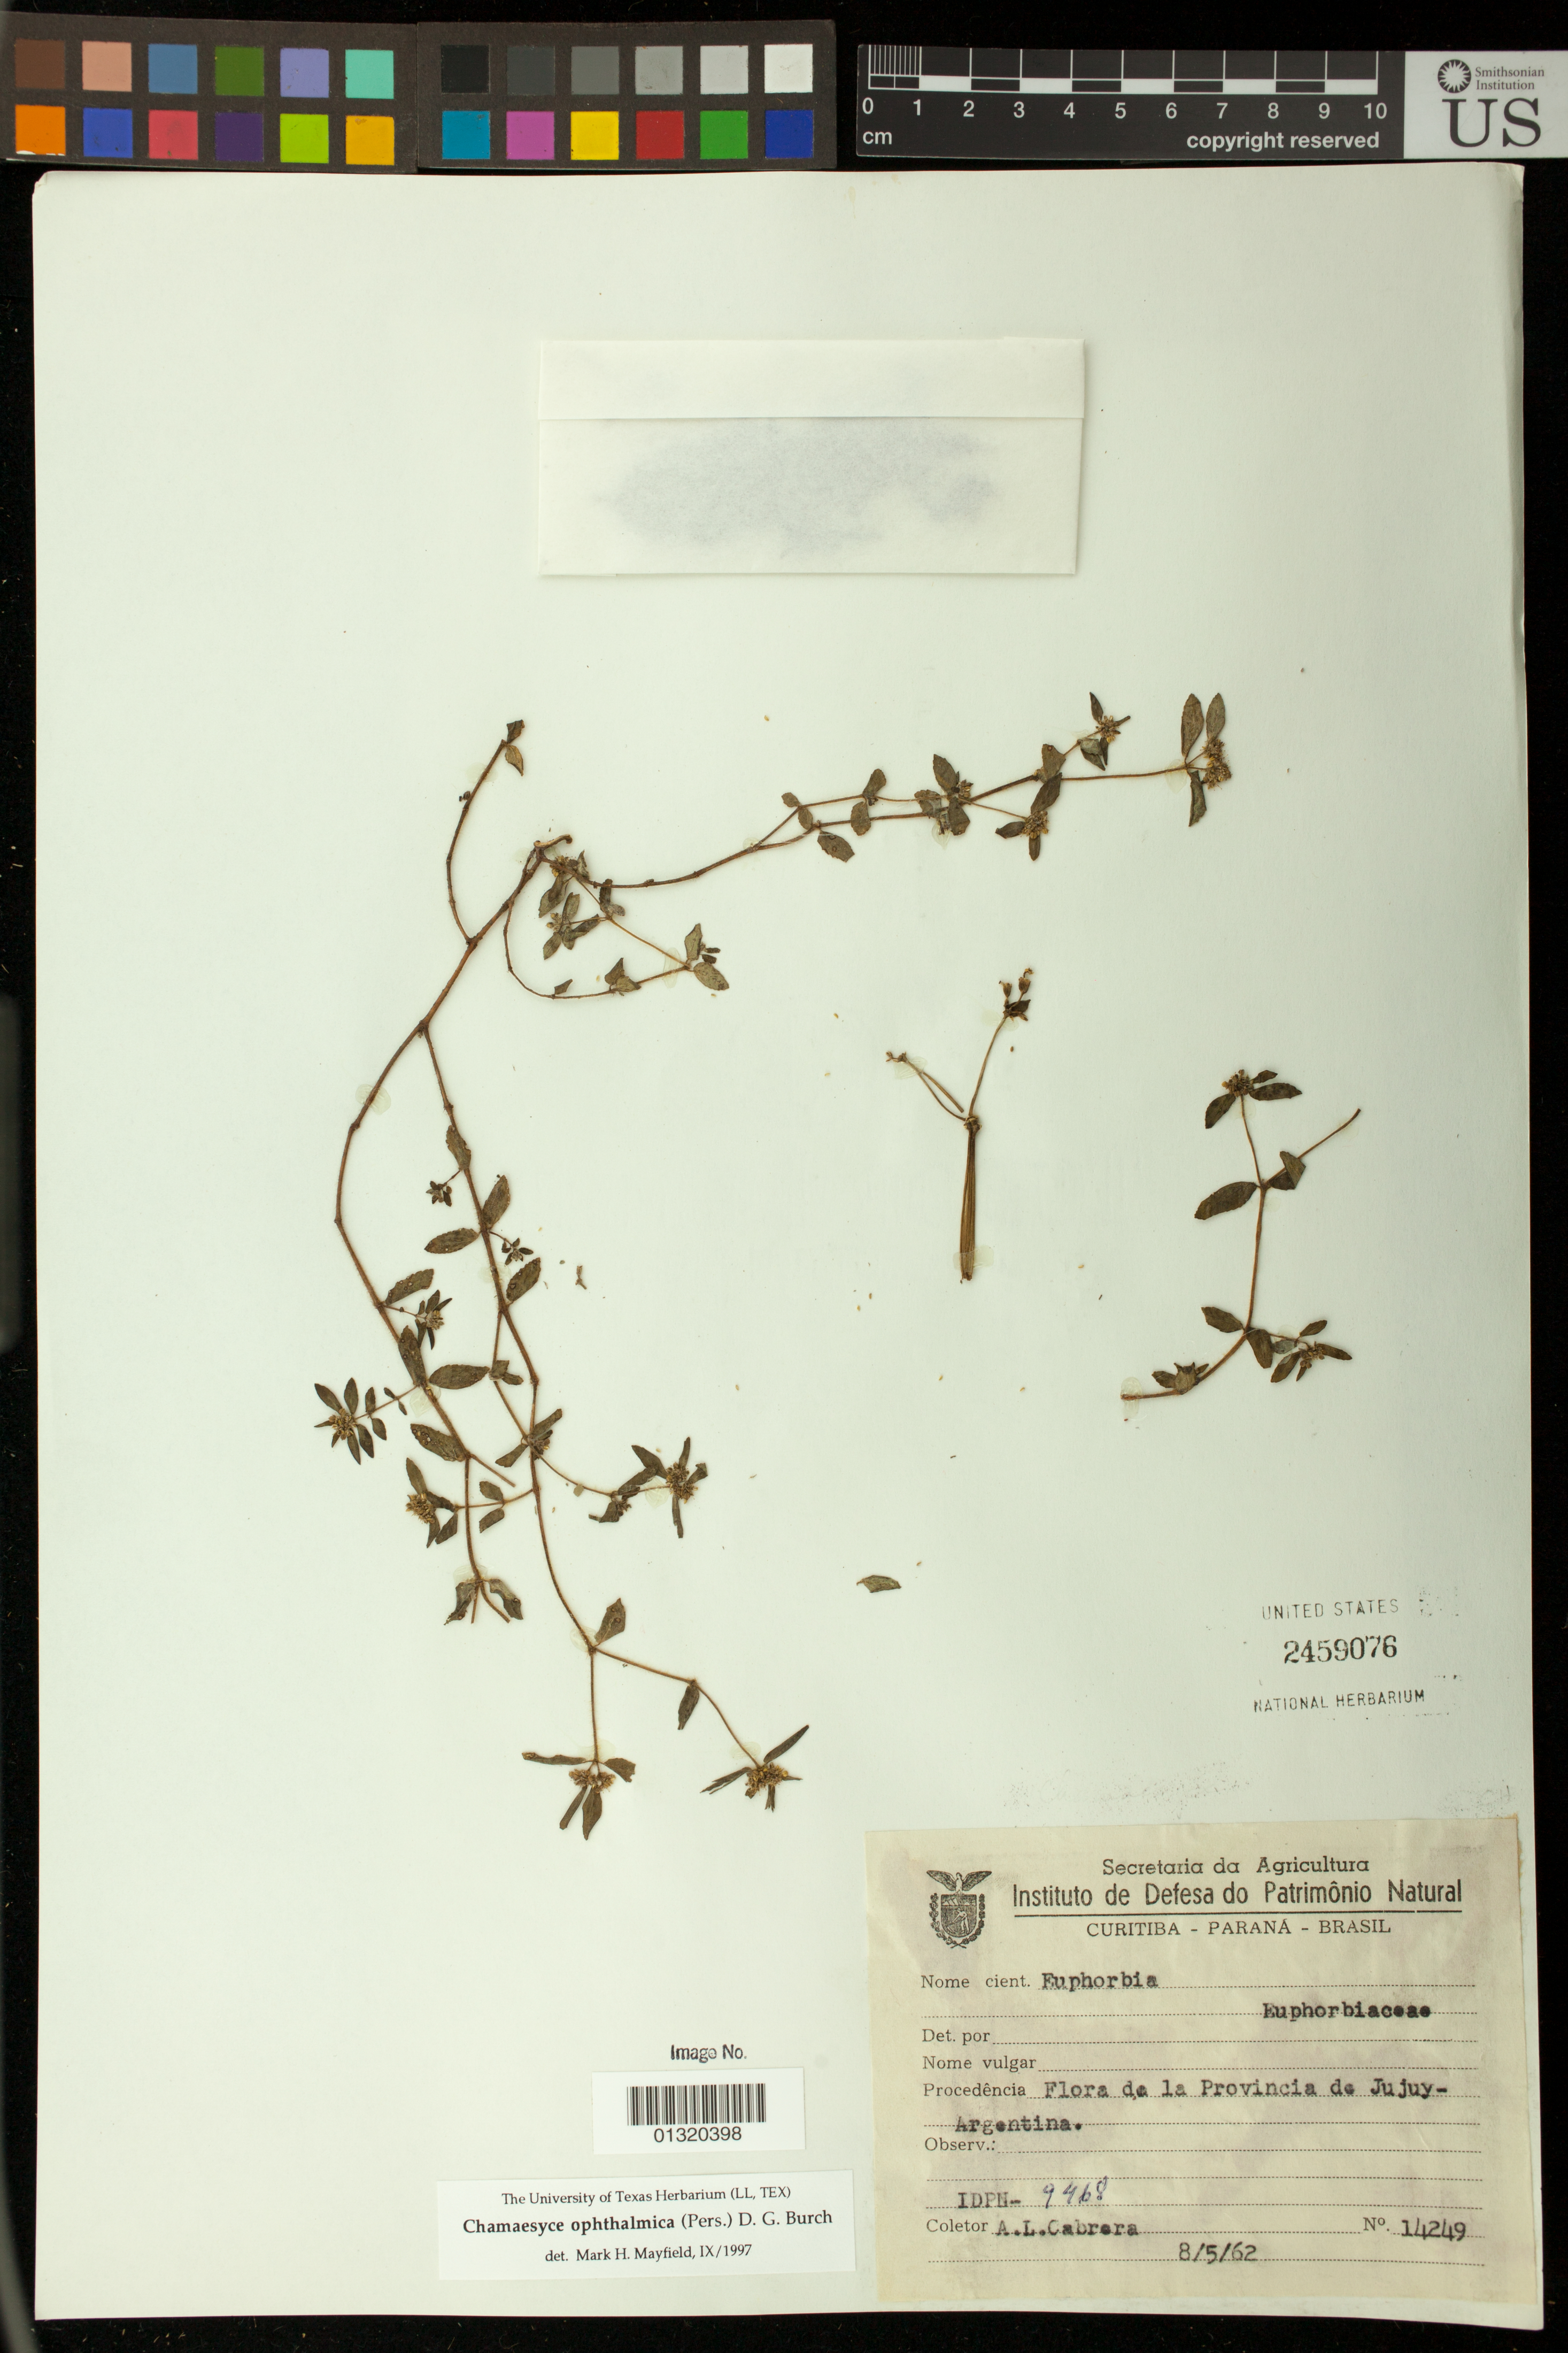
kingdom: Plantae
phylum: Tracheophyta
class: Magnoliopsida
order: Malpighiales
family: Euphorbiaceae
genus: Euphorbia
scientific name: Euphorbia ophthalmica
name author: Pers.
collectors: A. L. Cabrera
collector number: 14249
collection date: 1962-05-08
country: Argentina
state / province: Jujuy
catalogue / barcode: US 2459076